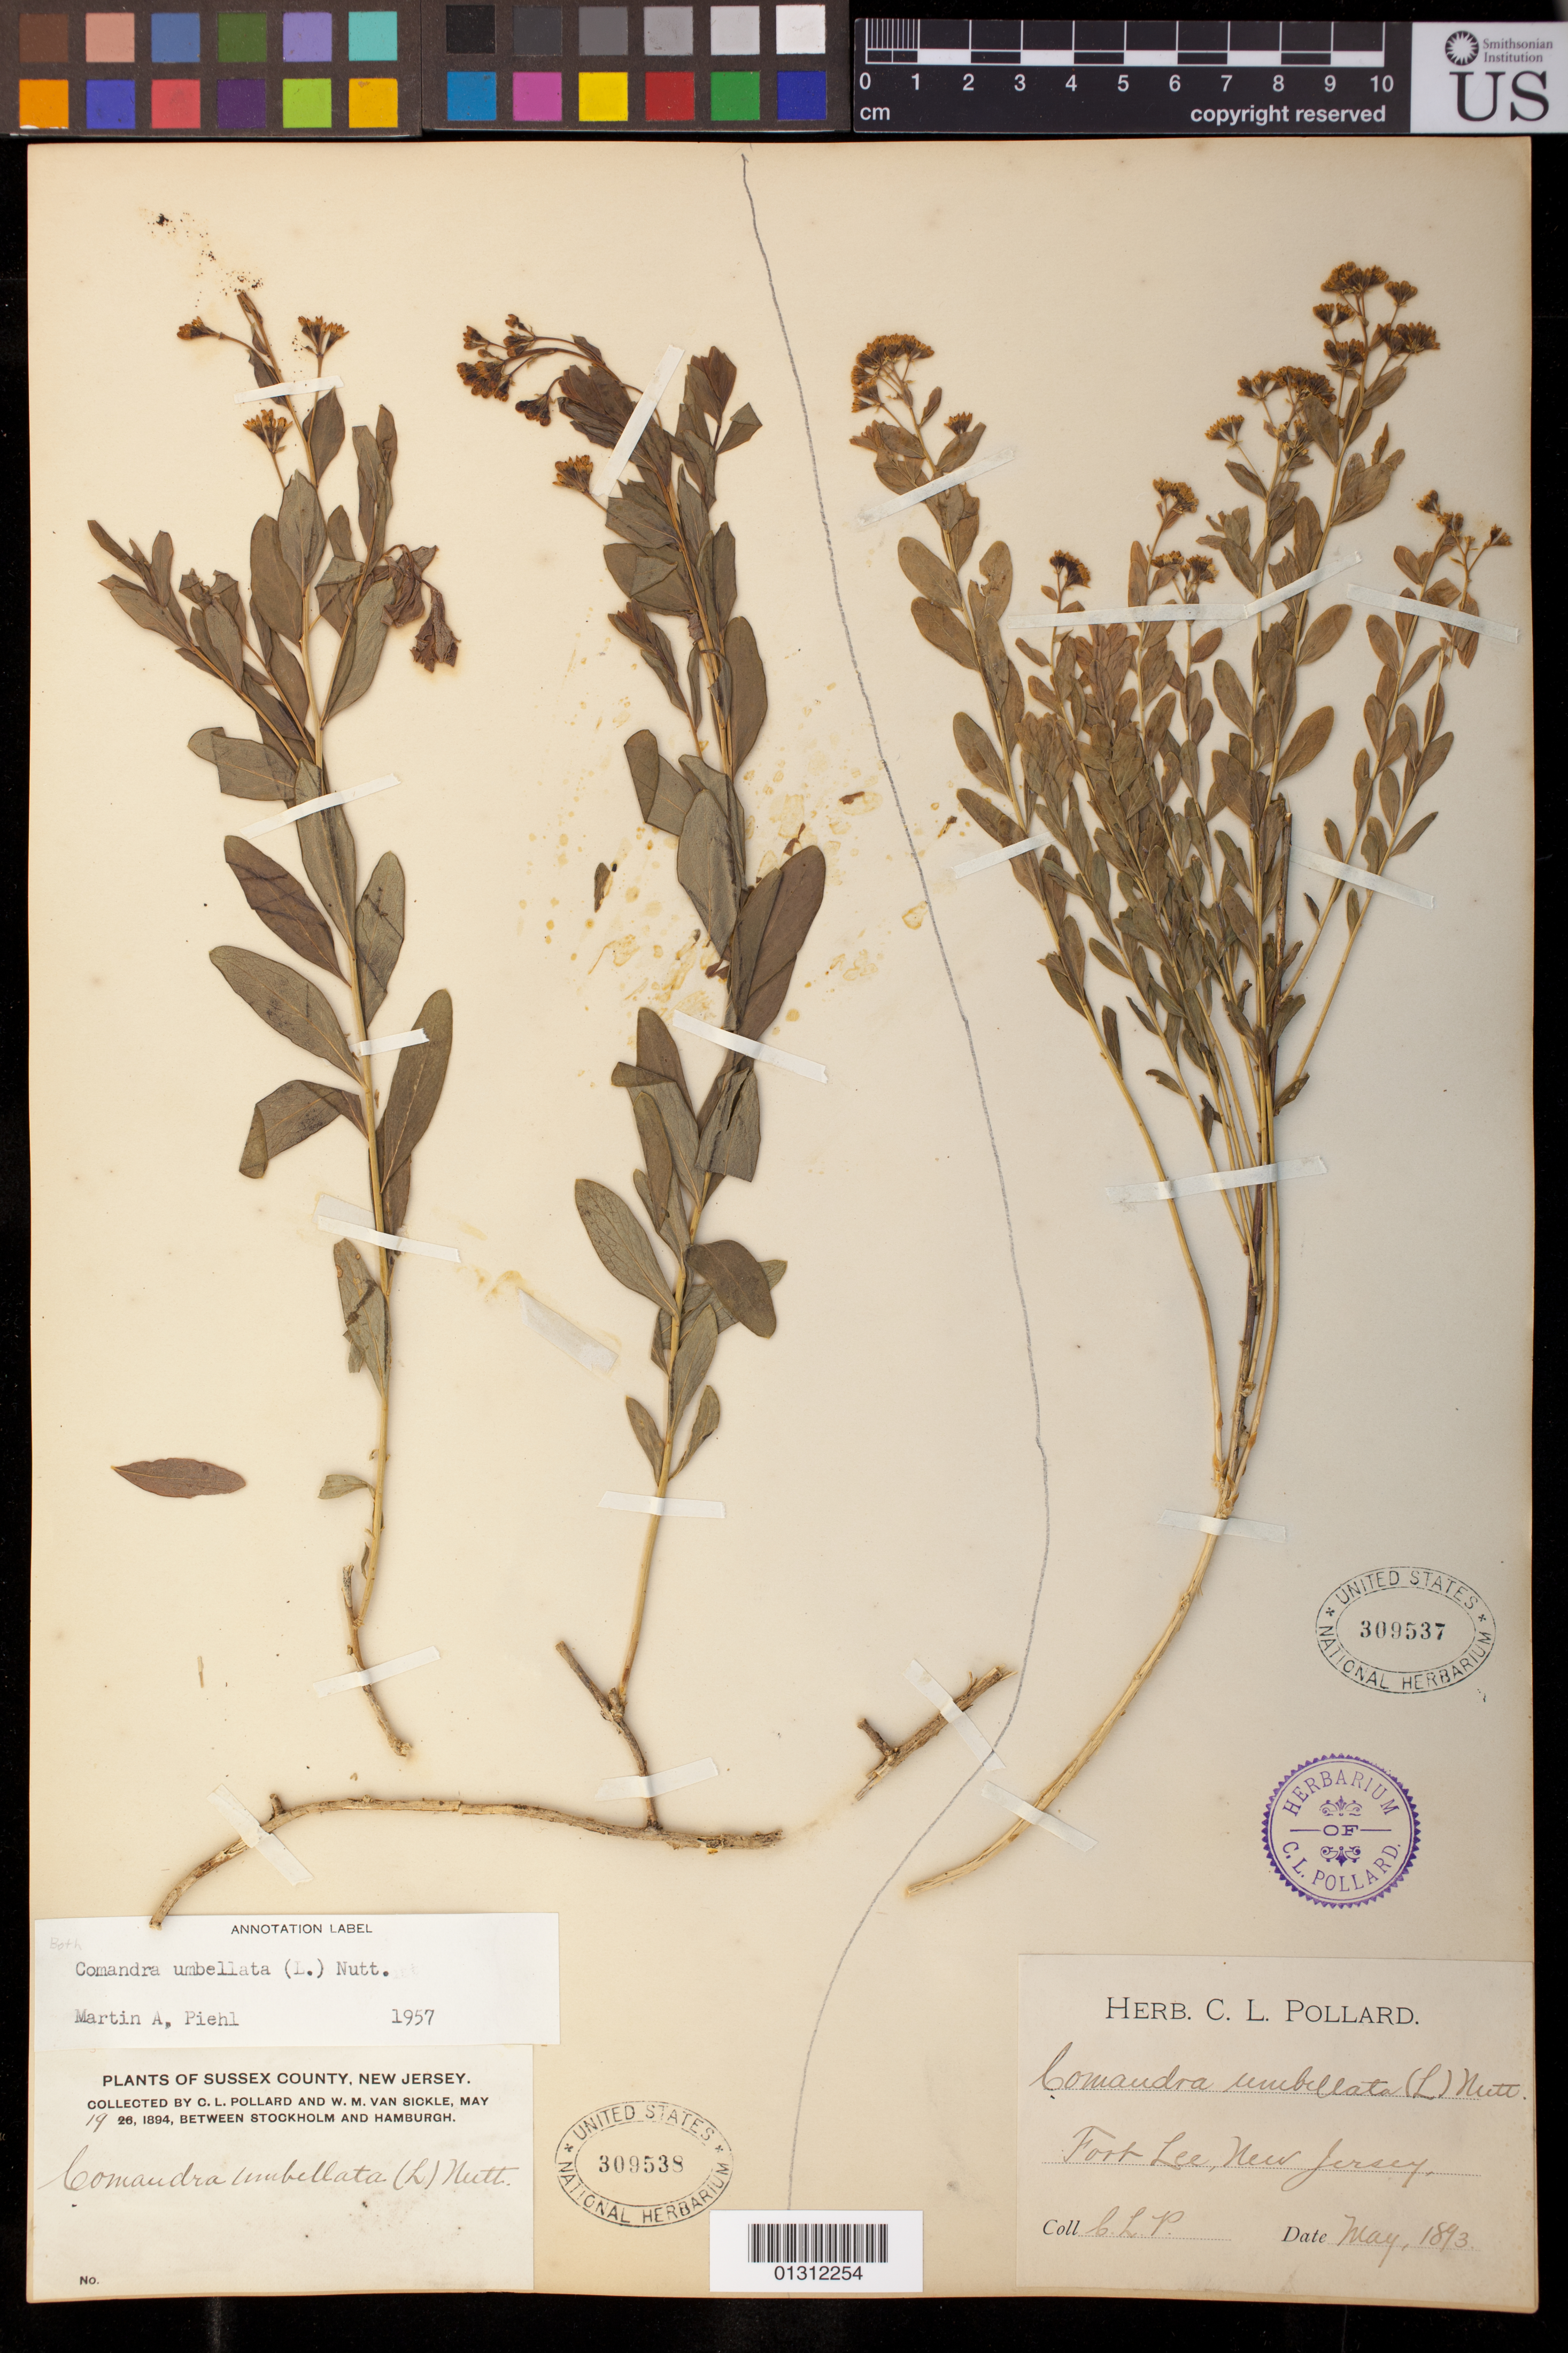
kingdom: Plantae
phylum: Tracheophyta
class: Magnoliopsida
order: Santalales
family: Comandraceae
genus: Comandra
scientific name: Comandra umbellata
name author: (L.) Nutt.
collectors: C. L. Pollard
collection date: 1893-05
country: United States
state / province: New Jersey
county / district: Bergen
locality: Fort Lee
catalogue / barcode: US 309537